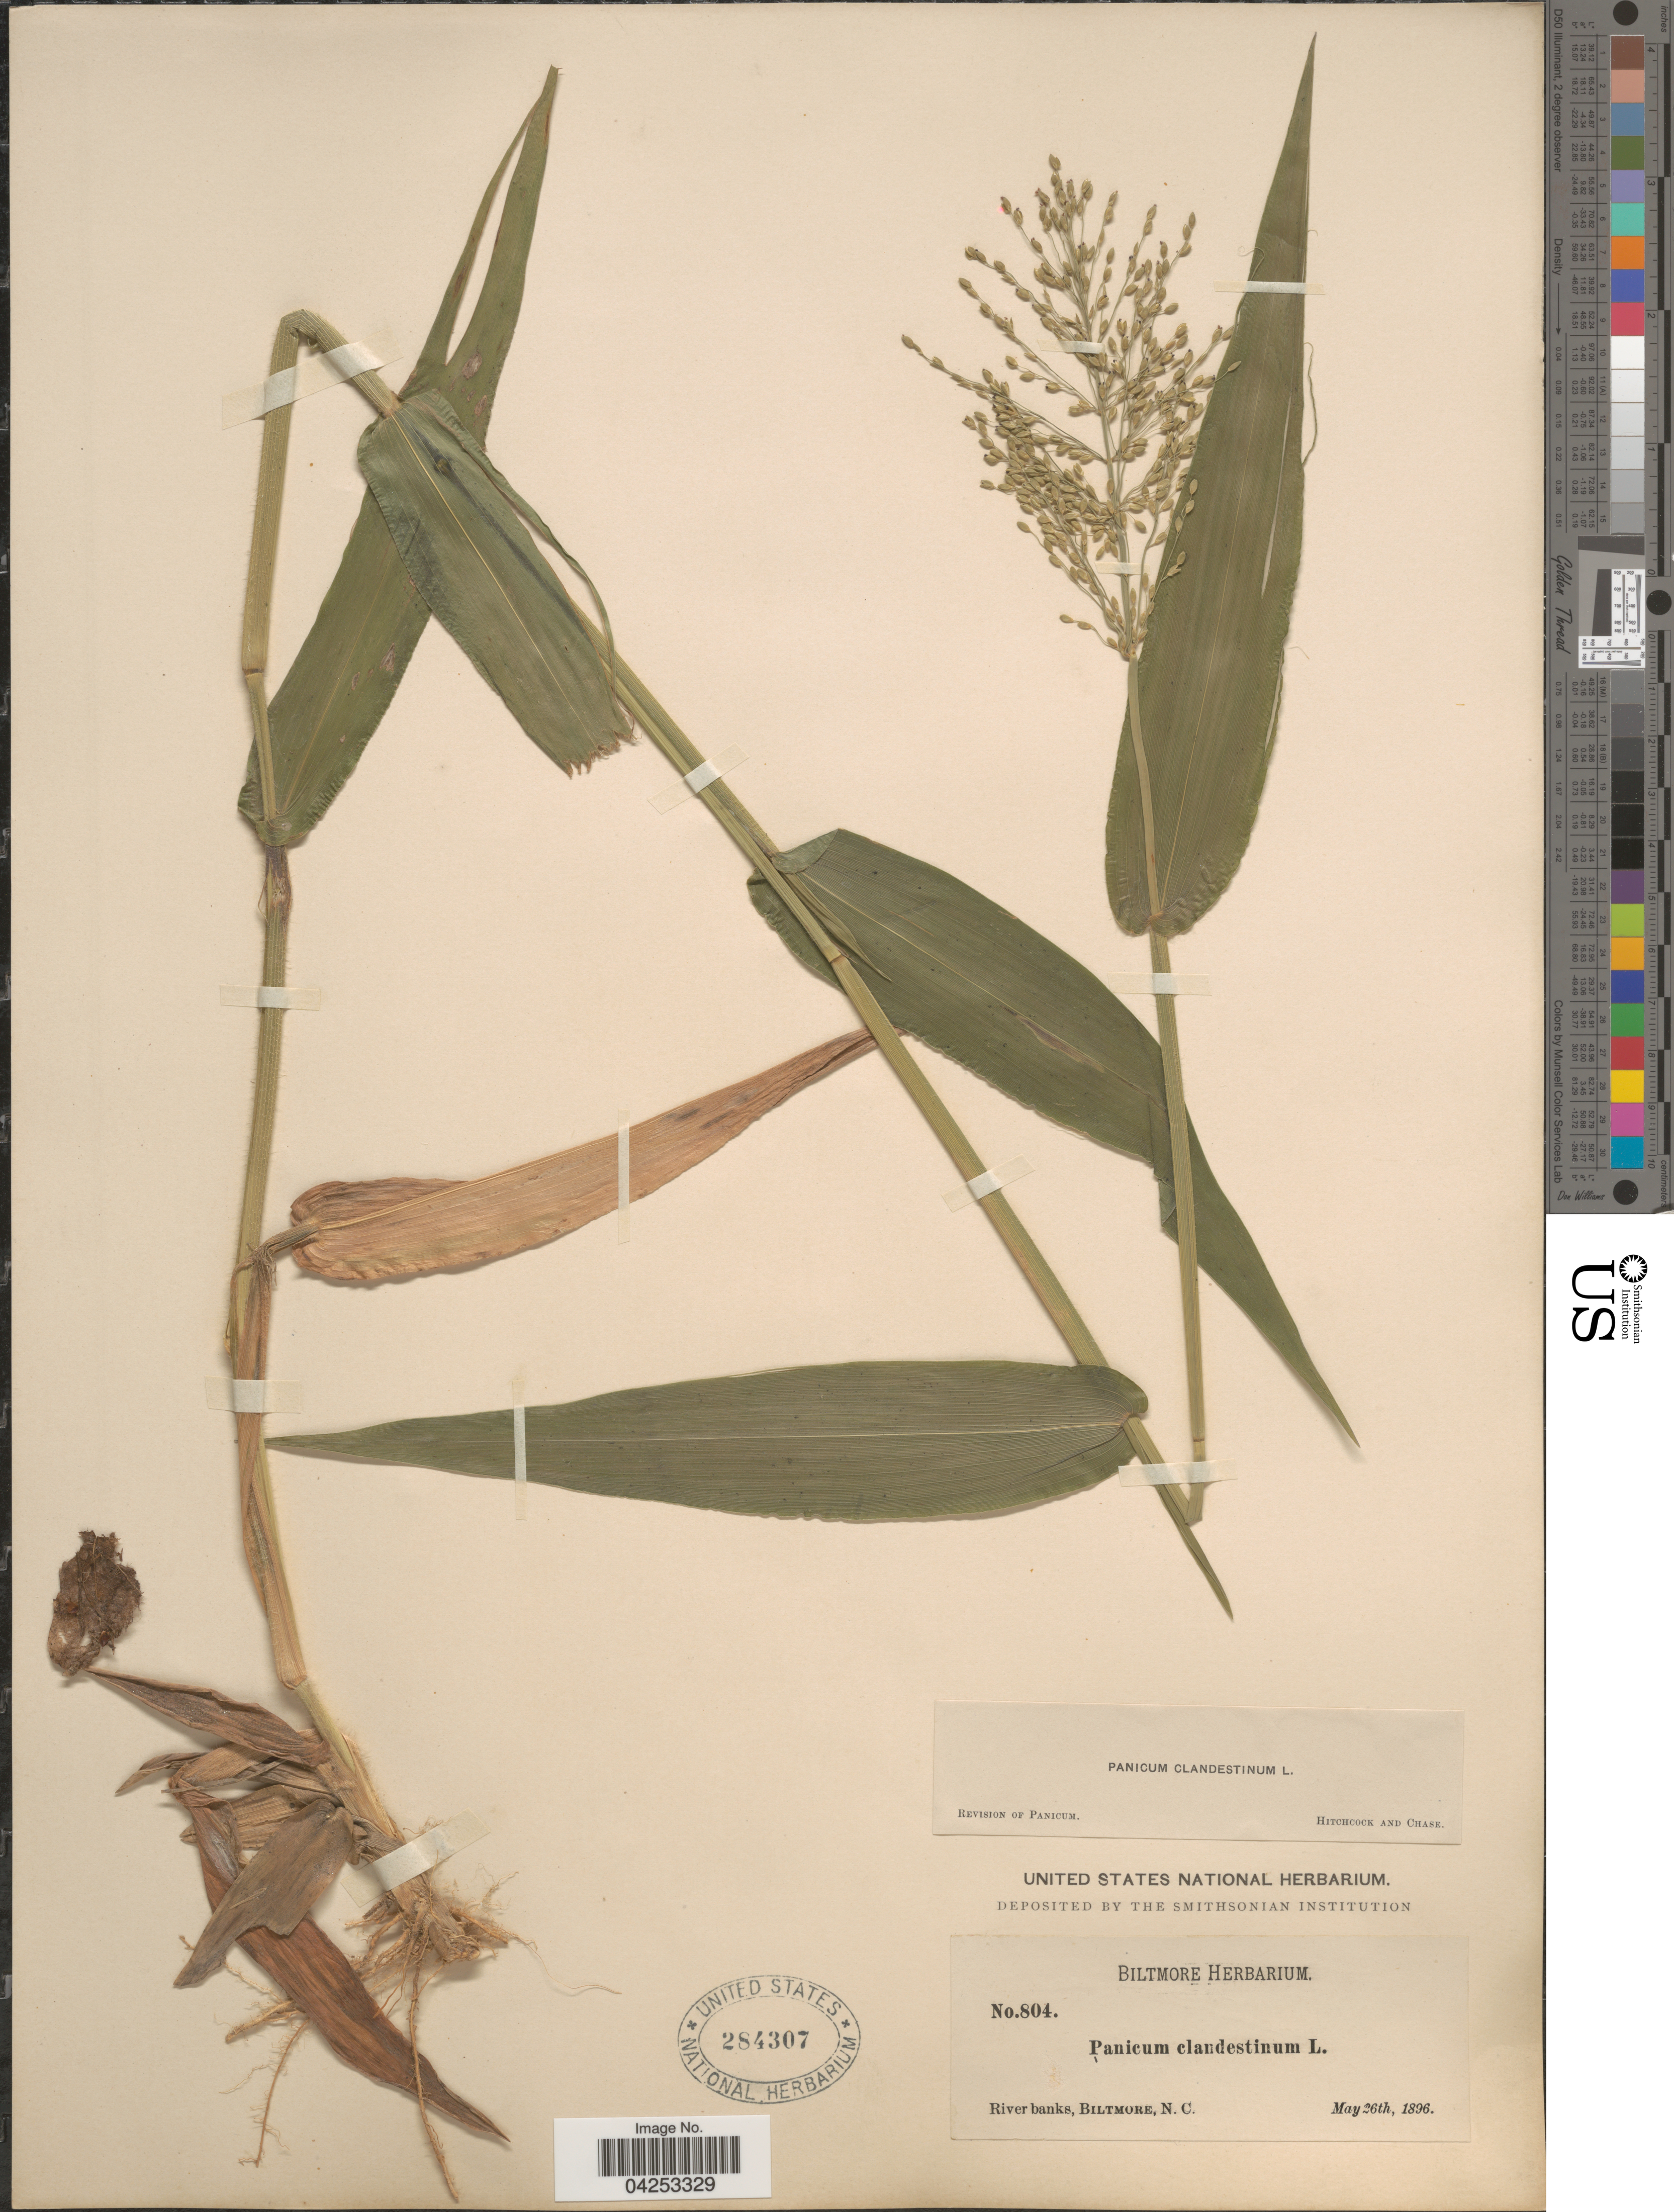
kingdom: Plantae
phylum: Tracheophyta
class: Liliopsida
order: Poales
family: Poaceae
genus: Dichanthelium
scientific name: Dichanthelium clandestinum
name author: (L.) Gould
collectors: ex herb. Biltmore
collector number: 804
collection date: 1896-05-26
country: United States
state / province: North Carolina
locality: River banks, Biltmore.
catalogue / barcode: US 284307